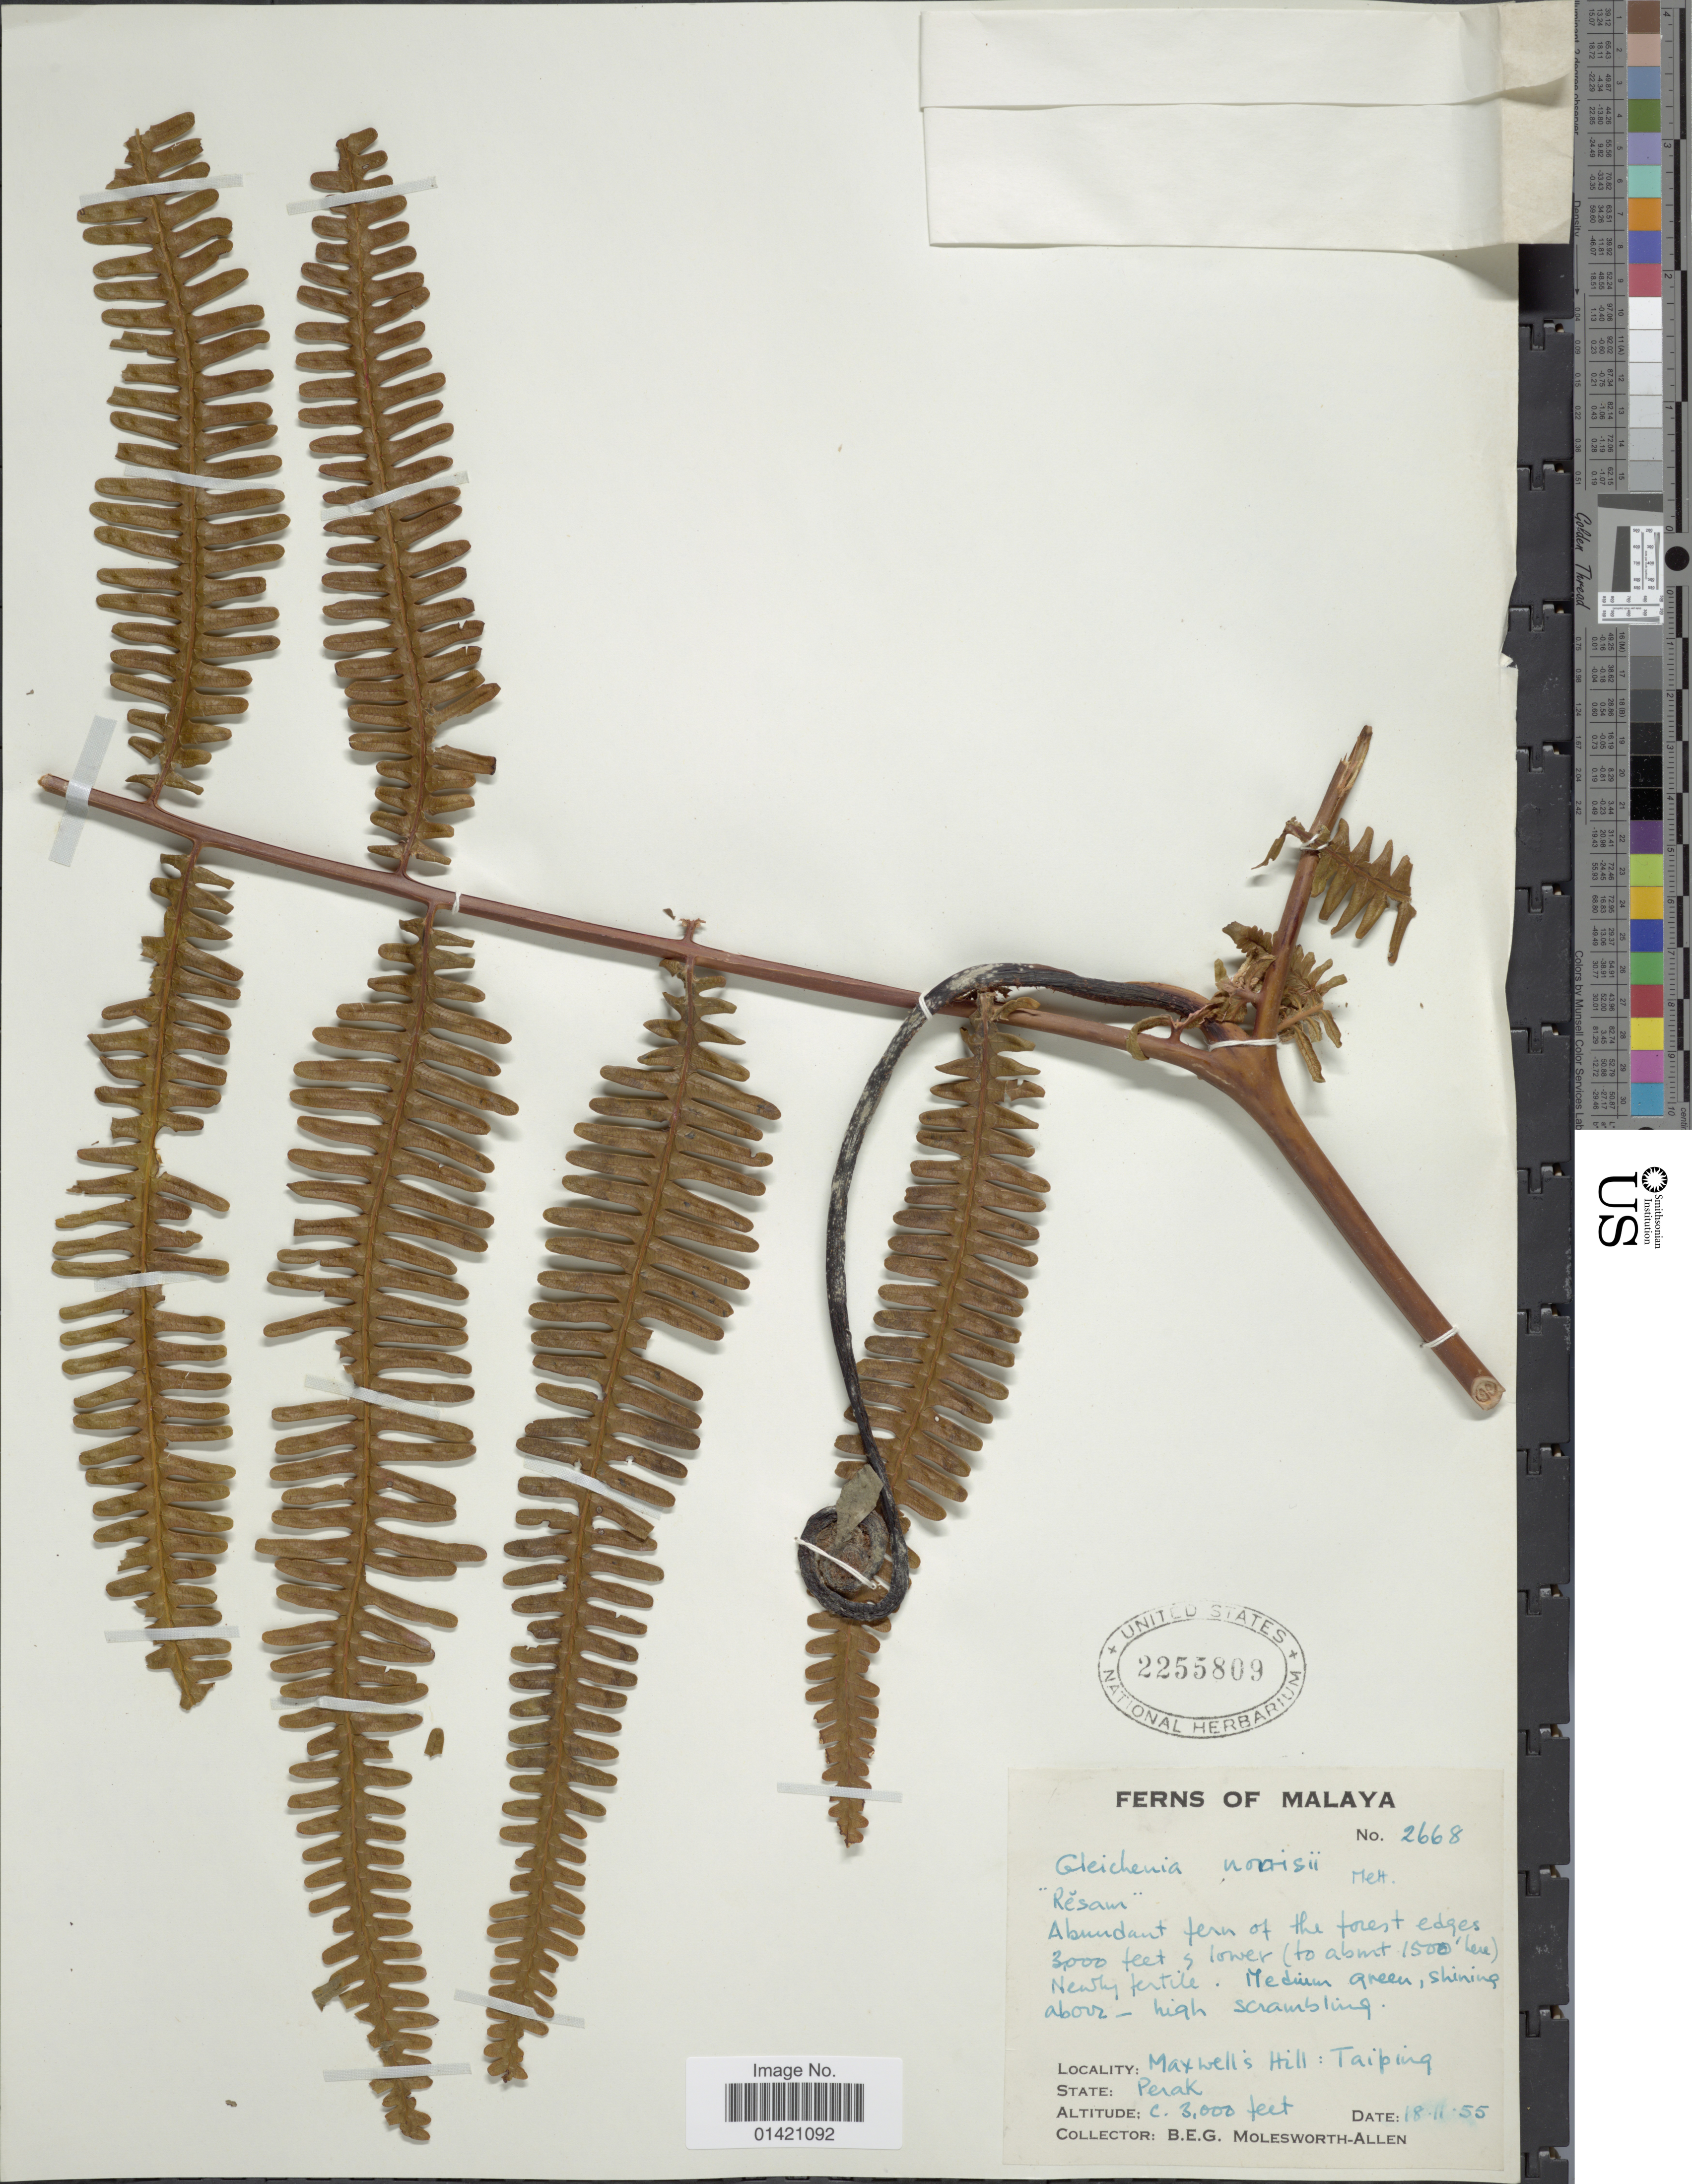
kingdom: Plantae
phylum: Tracheophyta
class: Polypodiopsida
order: Gleicheniales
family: Gleicheniaceae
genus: Diplopterygium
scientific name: Diplopterygium norrisii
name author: (Mett. ex Kuhn) Nakai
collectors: B. E. G. Molesworth-Allen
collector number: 2668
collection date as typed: Transcribed d/m/y: 18/11/55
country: Malaysia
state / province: Perak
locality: Malaya. "Maxwell's Hill": Taiping. State: Perak.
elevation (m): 914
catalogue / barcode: US 2255809